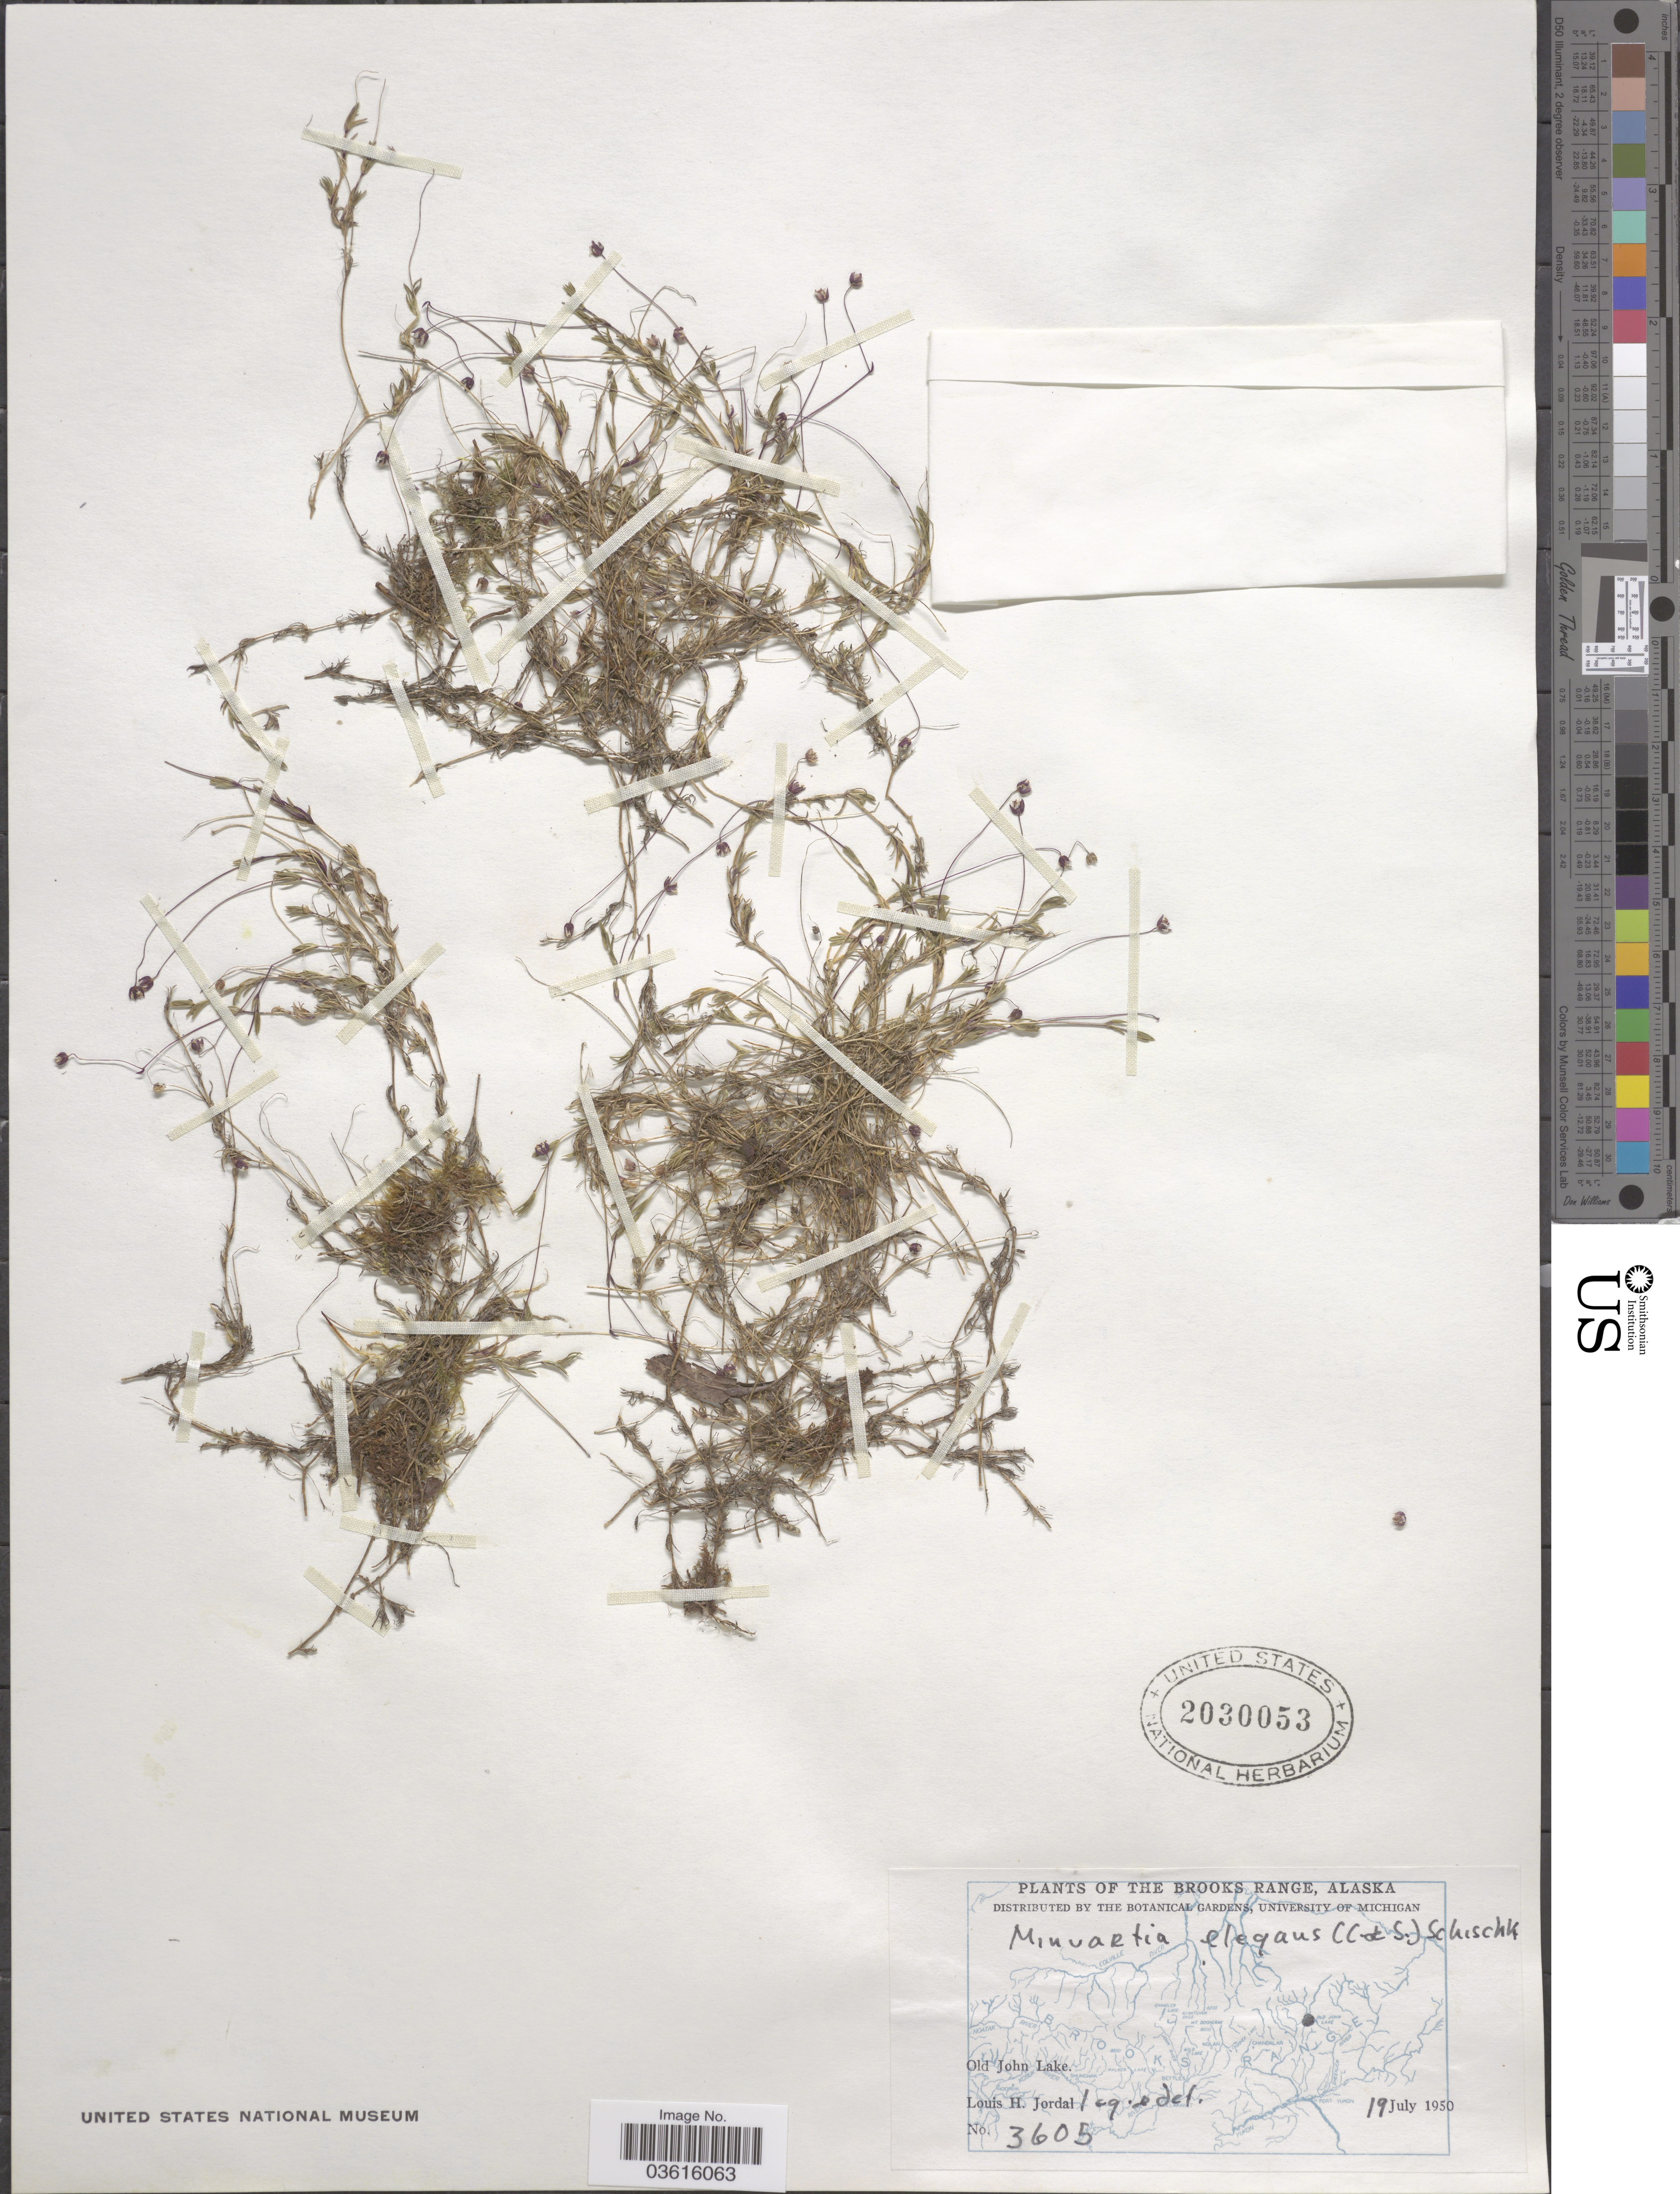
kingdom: Plantae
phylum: Tracheophyta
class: Magnoliopsida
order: Caryophyllales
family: Caryophyllaceae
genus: Minuartia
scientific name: Minuartia elegans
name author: (Cham. & Schltdl.) Schischk.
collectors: L. Jordal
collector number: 3605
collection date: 1950-07-19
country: United States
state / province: Alaska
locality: The Brooks Range. Old John Lake.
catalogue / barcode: US 2030053